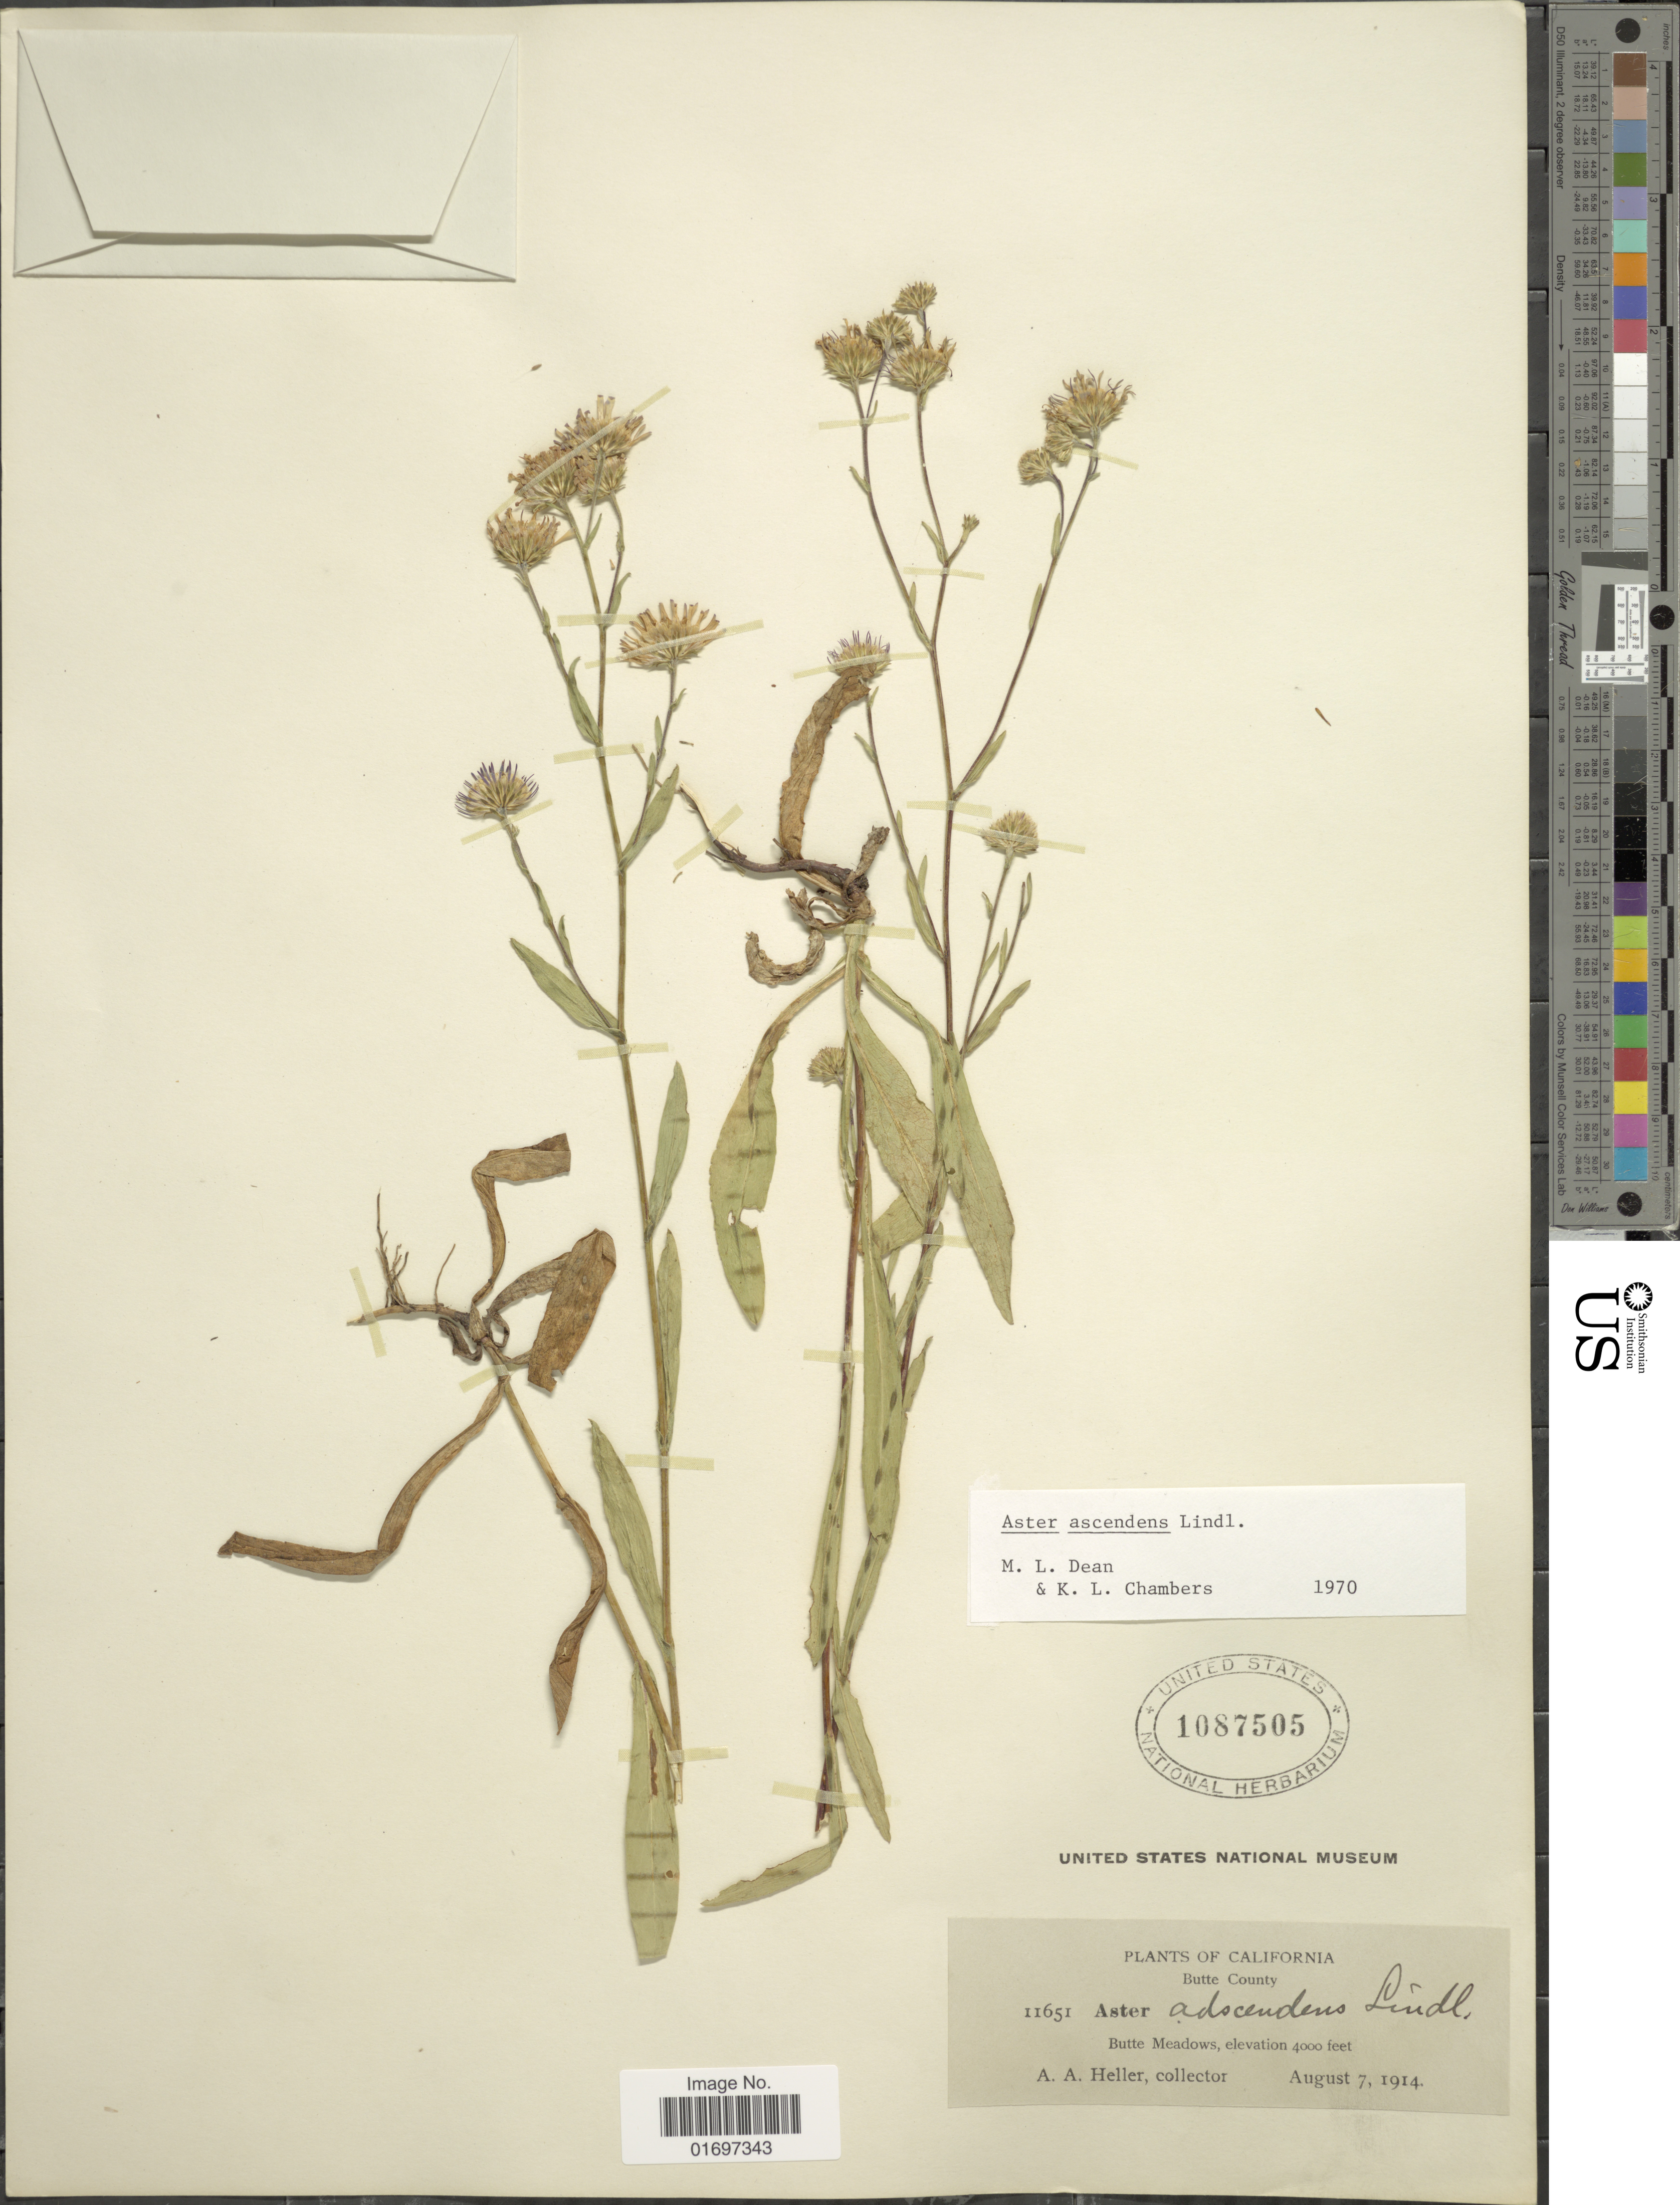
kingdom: Plantae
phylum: Tracheophyta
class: Magnoliopsida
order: Asterales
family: Asteraceae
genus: Symphyotrichum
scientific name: Symphyotrichum ascendens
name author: (Lindl.) G.L. Nesom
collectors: A. A. Heller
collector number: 11651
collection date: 1914-08-07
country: United States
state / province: California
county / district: Butte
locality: California. Butte County. Butte Meadows.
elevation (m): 1219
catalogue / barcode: US 1087505